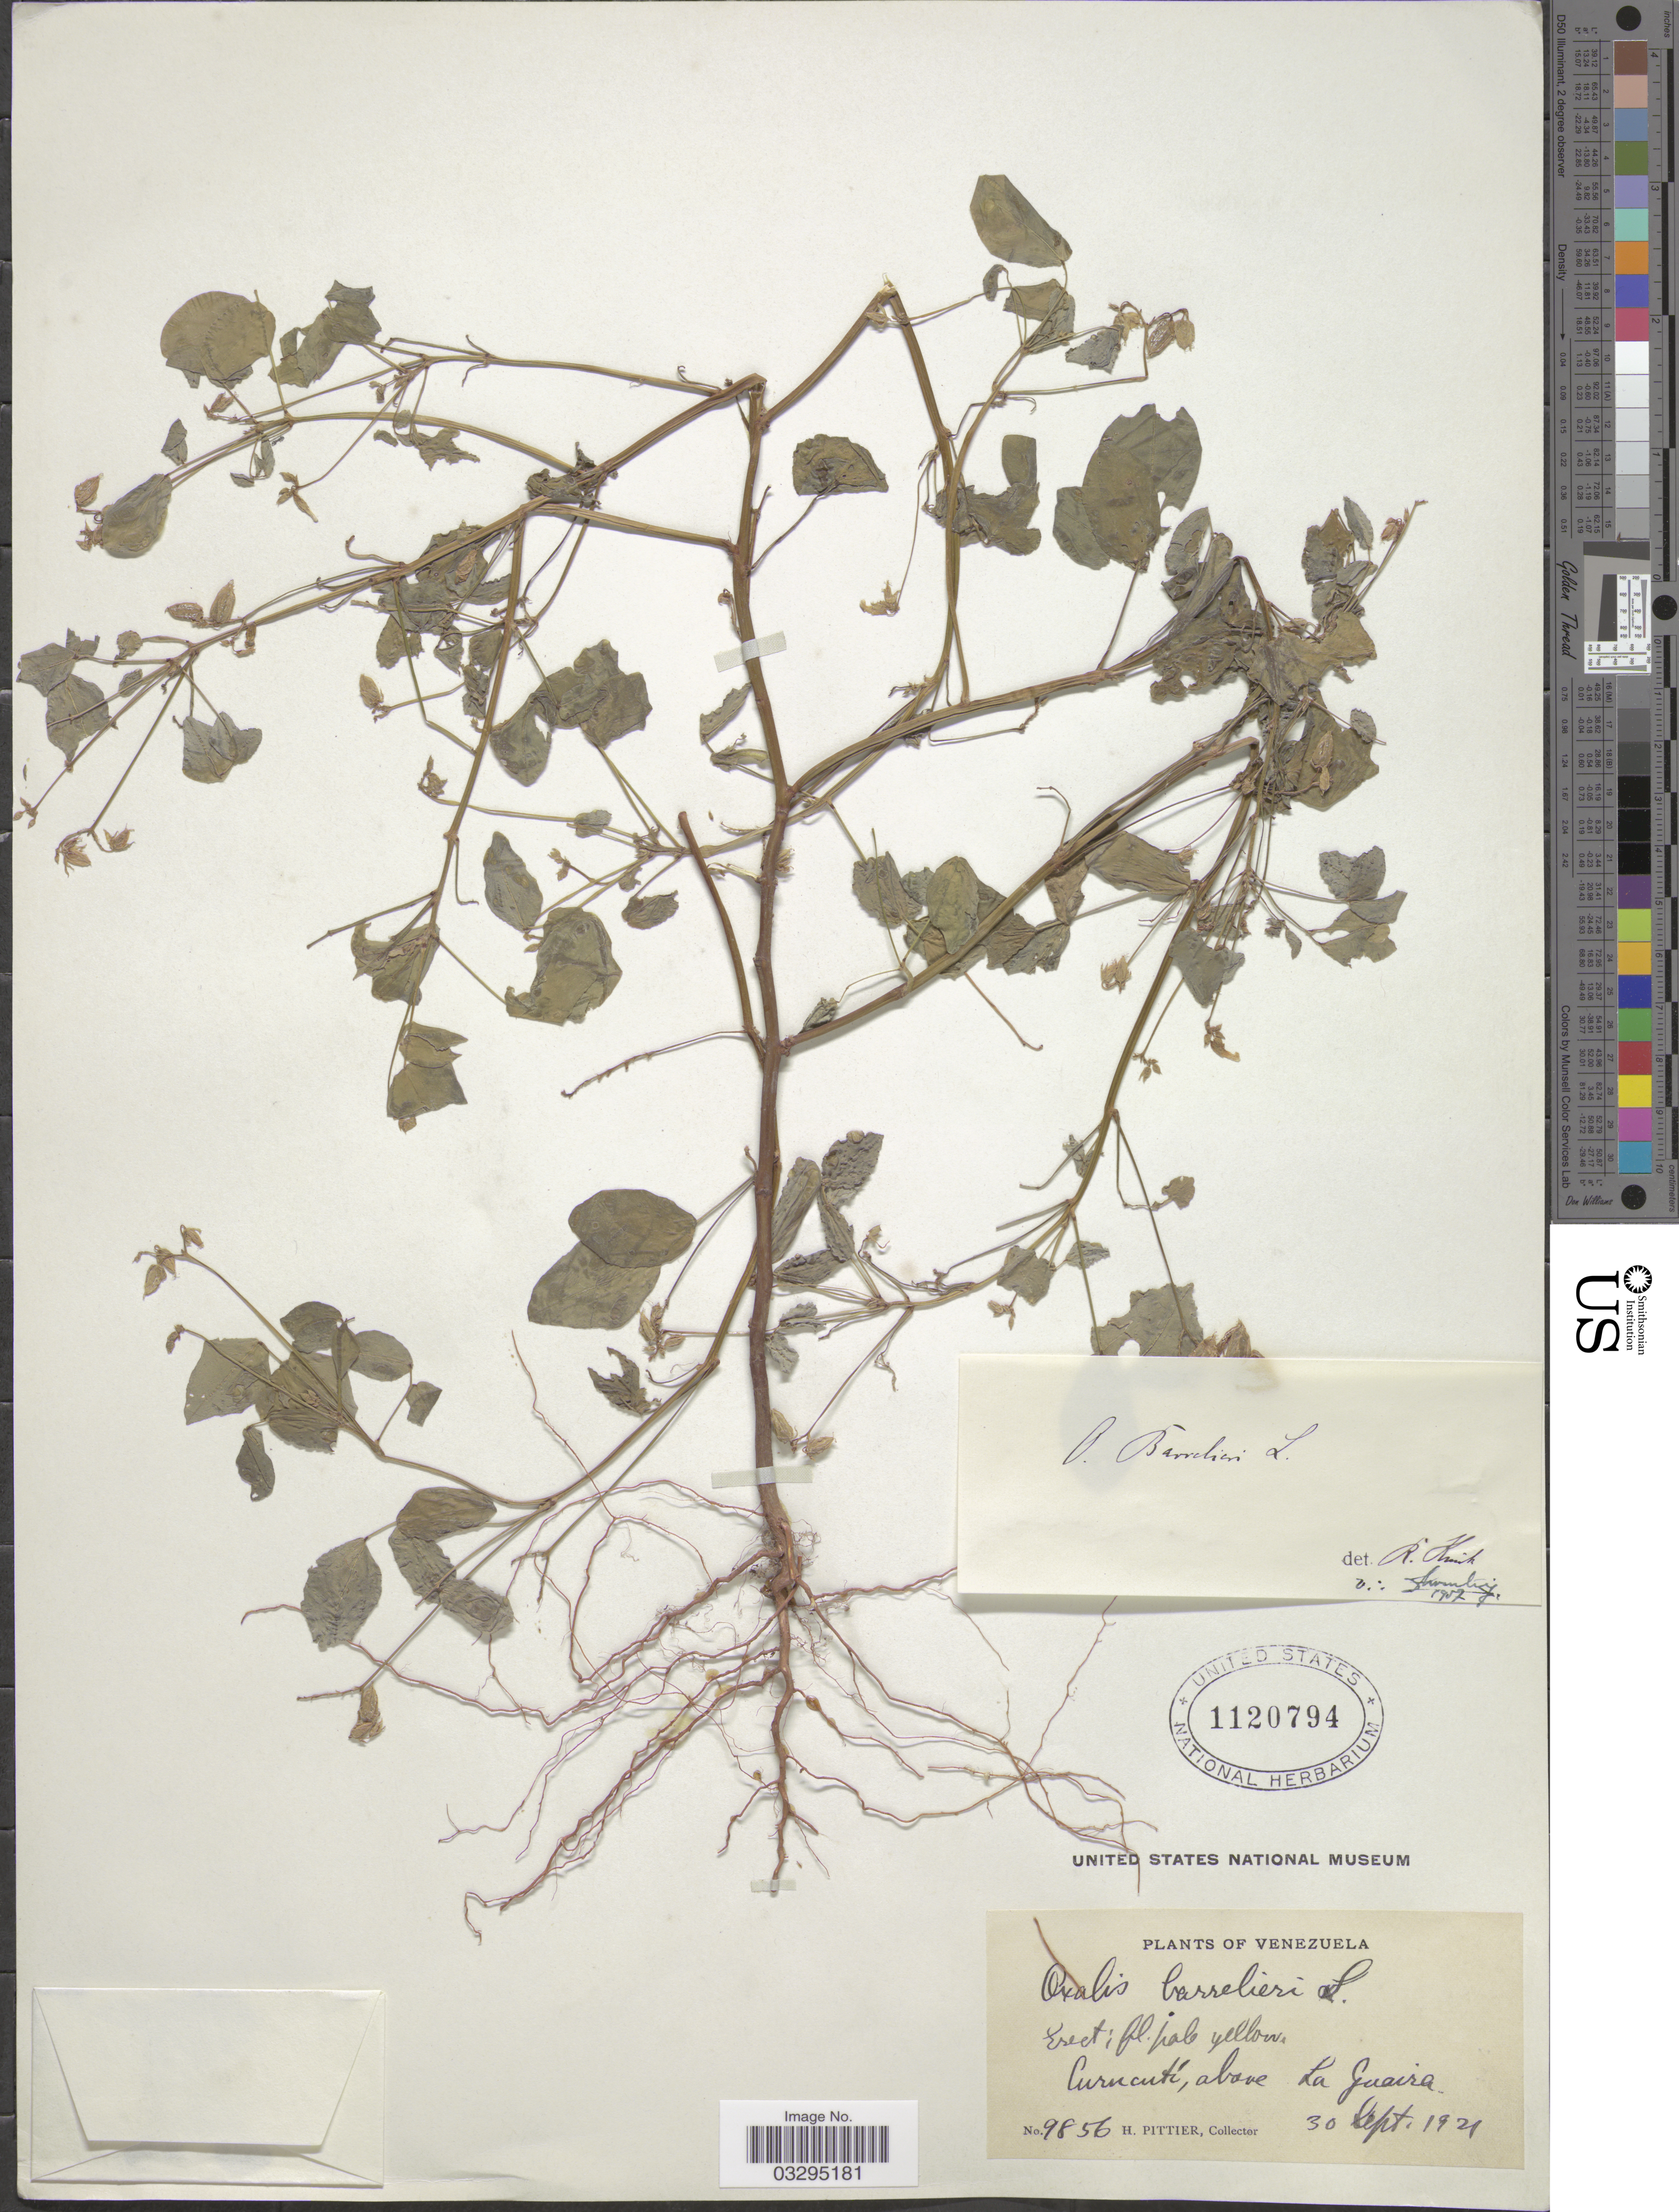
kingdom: Plantae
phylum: Tracheophyta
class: Magnoliopsida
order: Oxalidales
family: Oxalidaceae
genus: Oxalis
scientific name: Oxalis barrelieri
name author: L.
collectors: H. F. Pittier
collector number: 9856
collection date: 1921-09-30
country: Venezuela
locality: Curucutí, above La Guaira.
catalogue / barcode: US 1120794